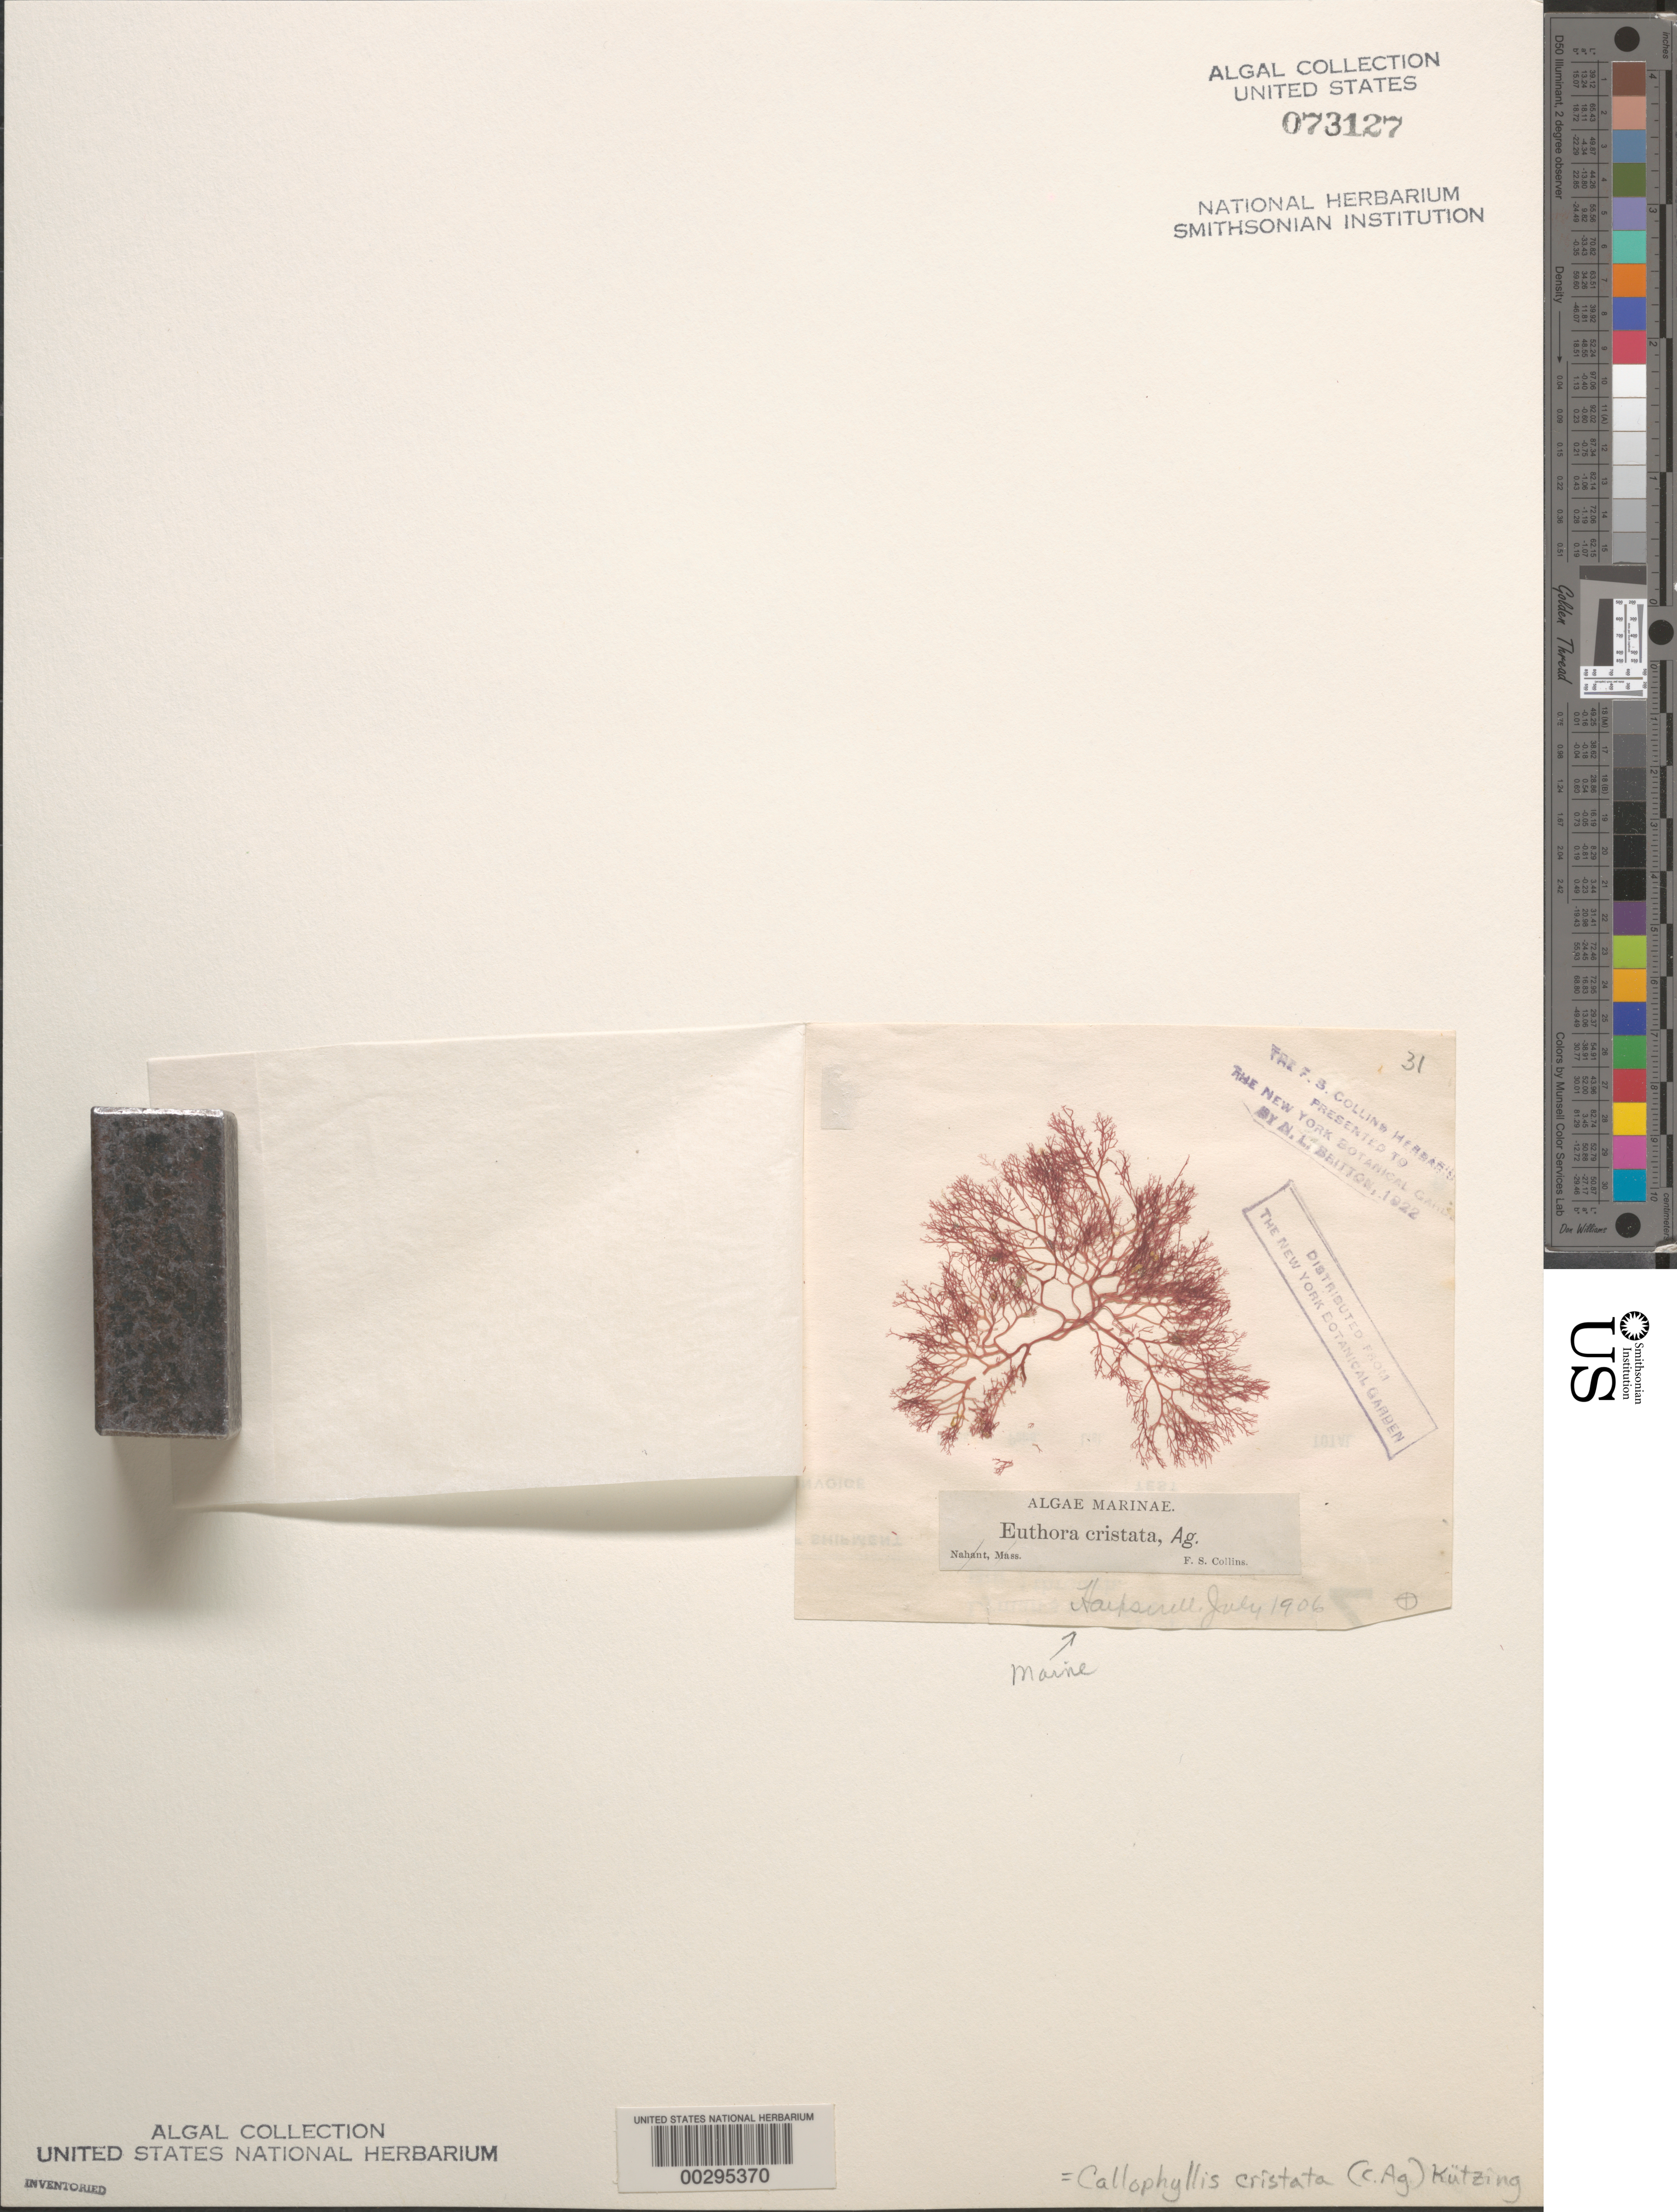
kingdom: Plantae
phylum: Rhodophyta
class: Florideophyceae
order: Gigartinales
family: Kallymeniaceae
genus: Euthora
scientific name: Euthora cristata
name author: (C. Agardh) J. Agardh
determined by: Algae name updating Project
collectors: F. Collins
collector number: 31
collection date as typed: Jul 1906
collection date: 1906-07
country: United States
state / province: Maine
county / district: Cumberland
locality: Harpswell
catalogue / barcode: US 73127